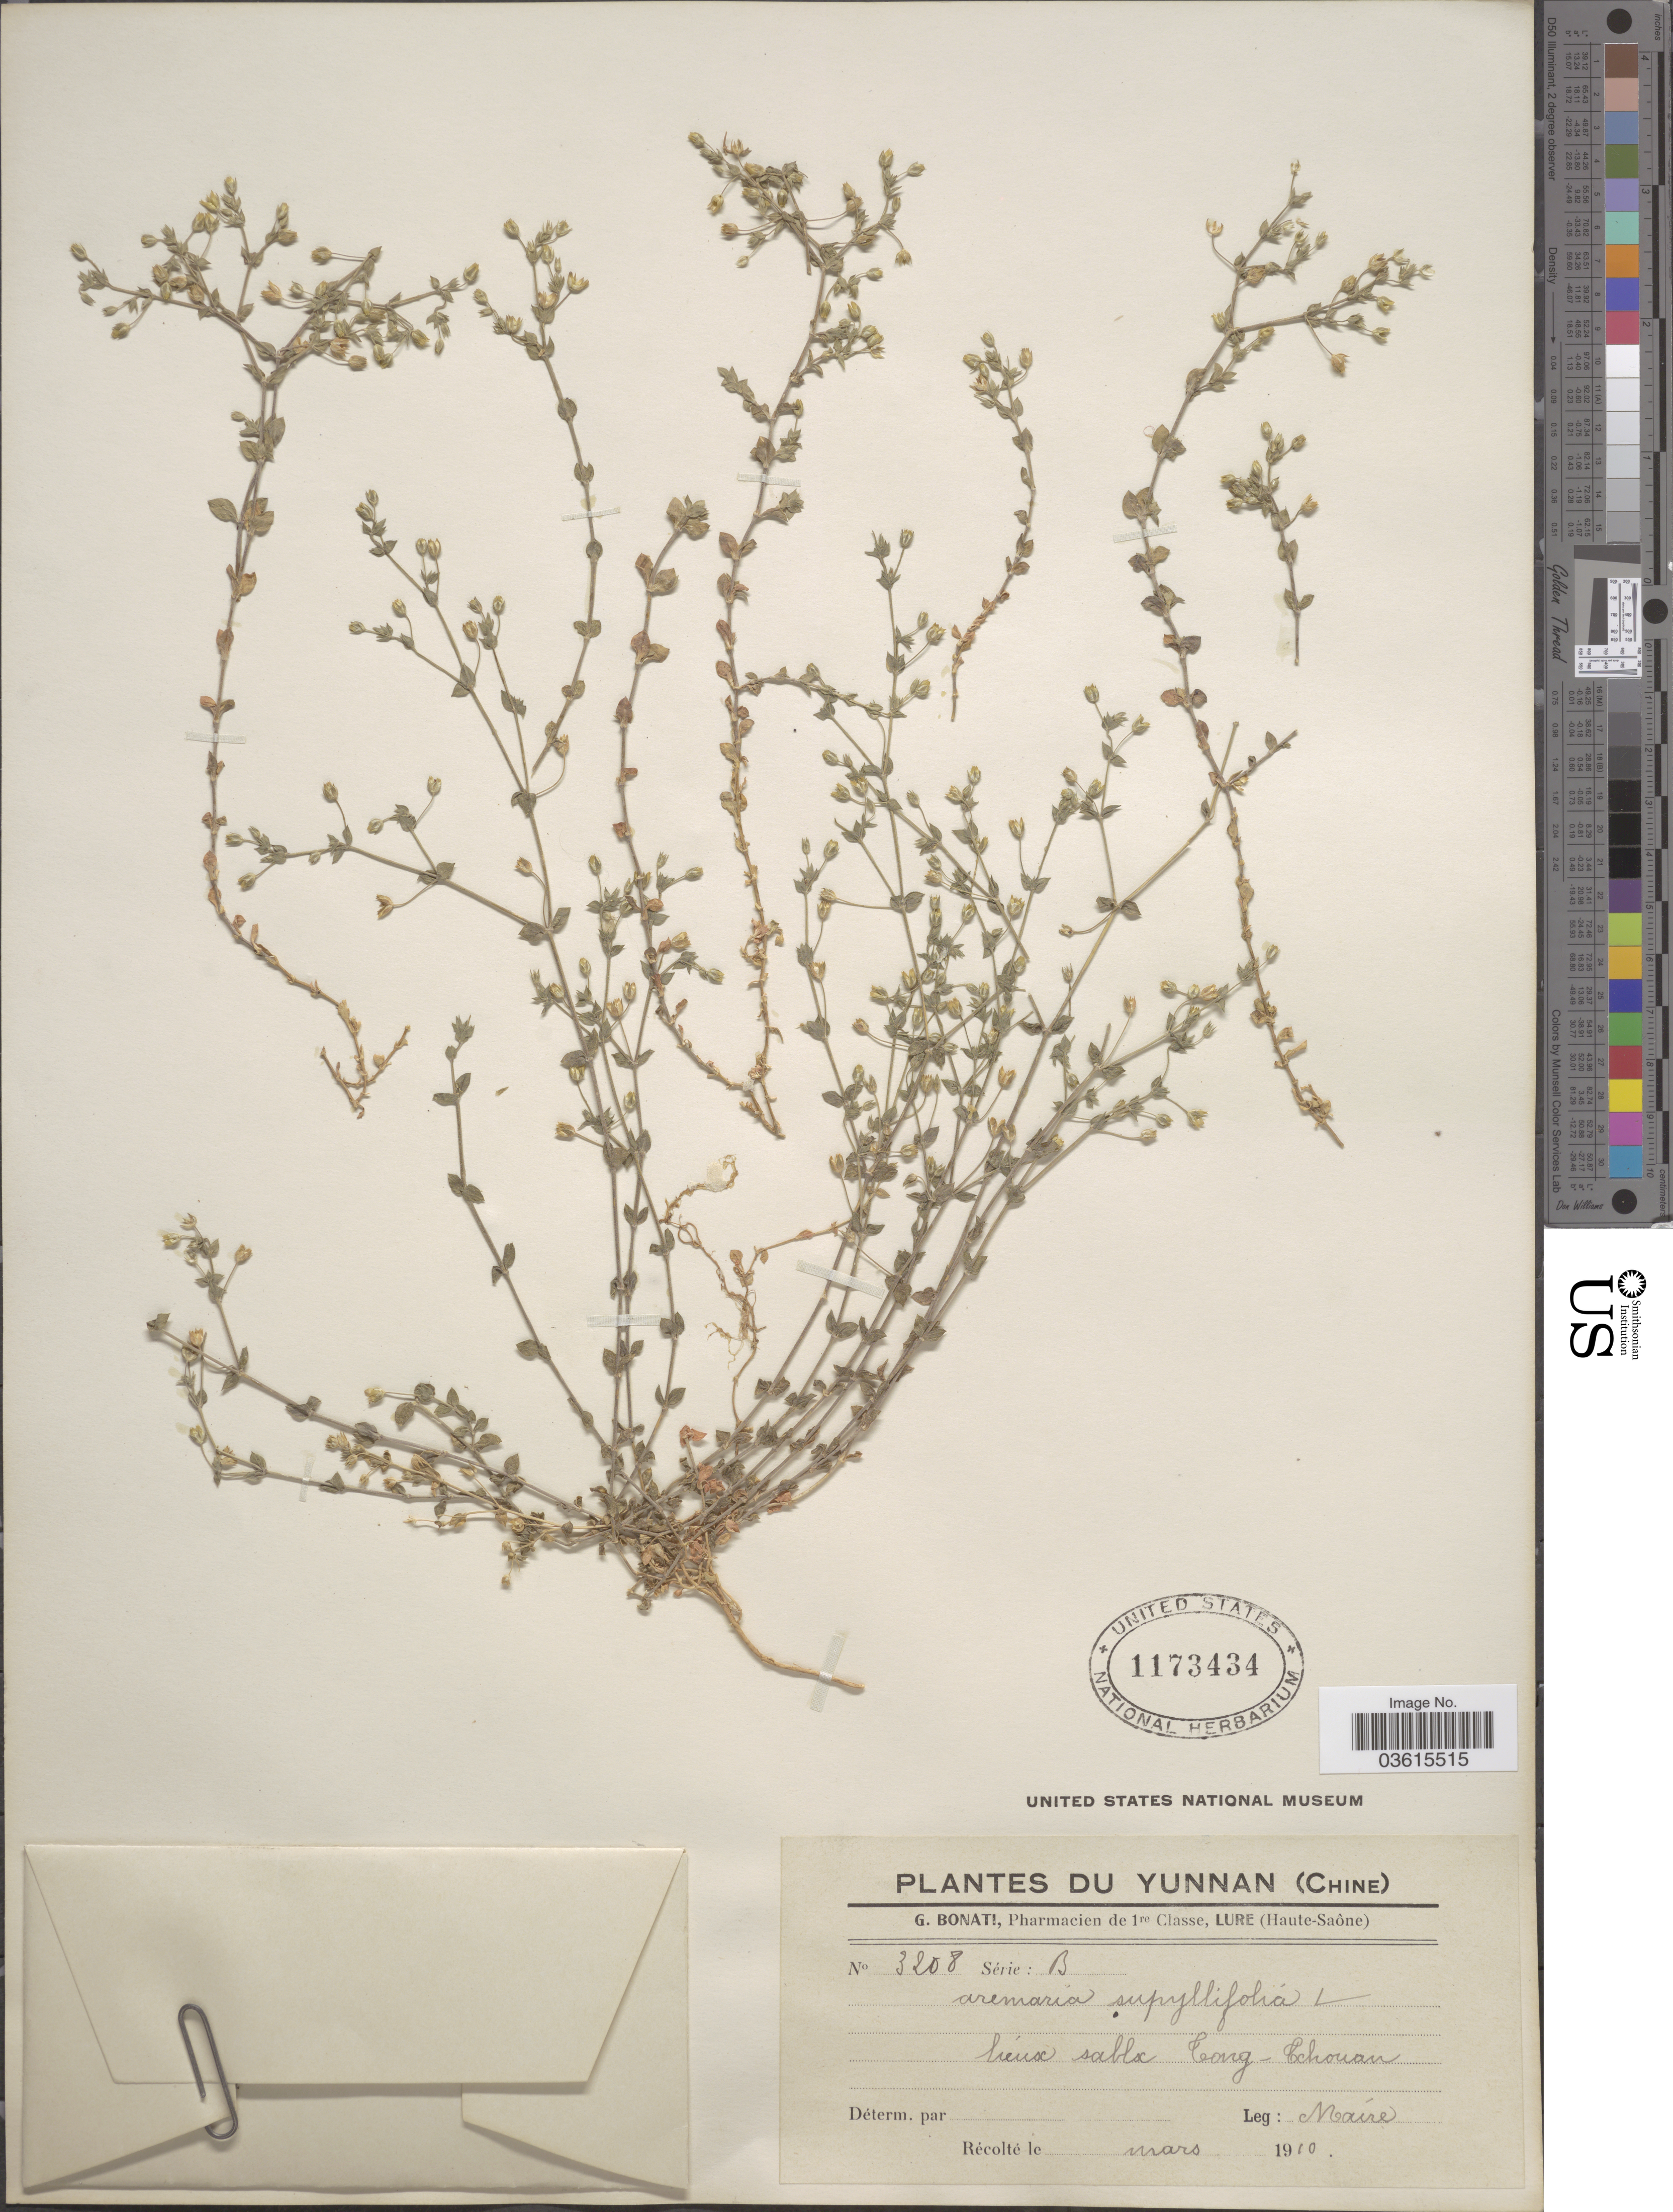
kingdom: Plantae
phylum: Tracheophyta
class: Magnoliopsida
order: Caryophyllales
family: Caryophyllaceae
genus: Arenaria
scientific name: Arenaria serpyllifolia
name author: L.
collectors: Maire, --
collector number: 3208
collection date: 1910-03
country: China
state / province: Yunnan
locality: Lieux sablox Tong-Tchouan.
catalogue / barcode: US 1173434